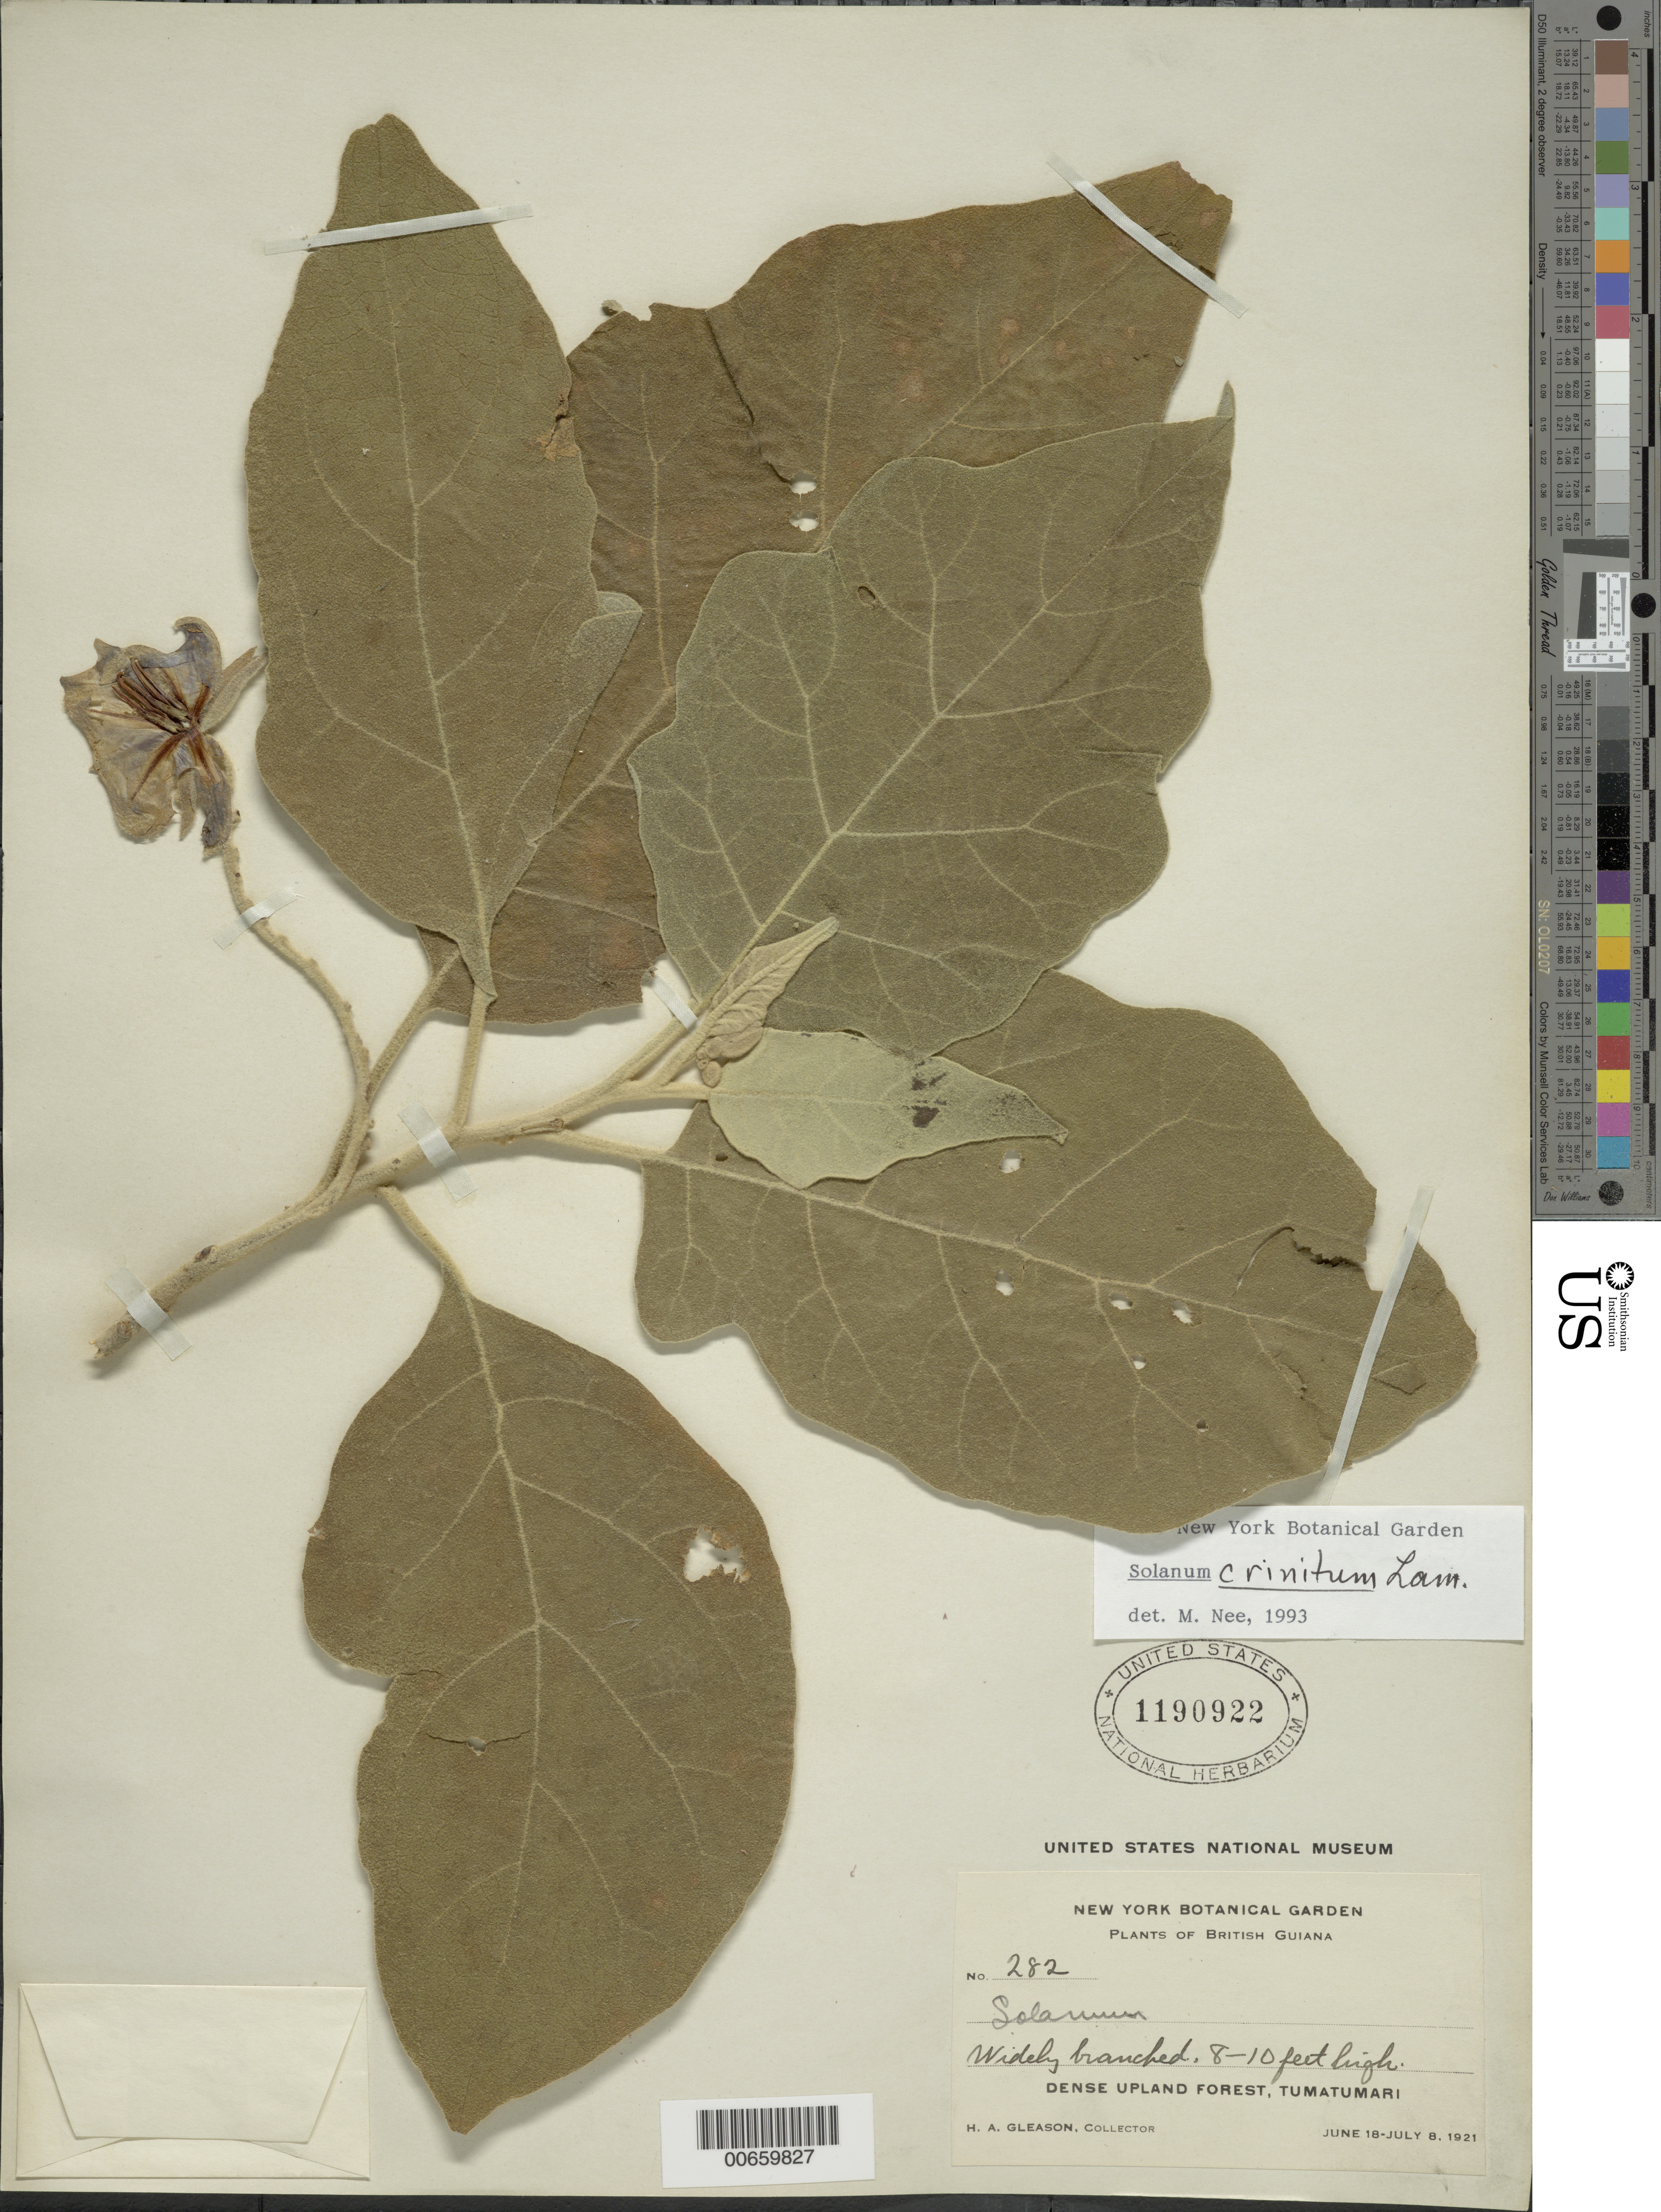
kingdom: Plantae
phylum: Tracheophyta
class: Magnoliopsida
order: Solanales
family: Solanaceae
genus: Solanum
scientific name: Solanum crinitum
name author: Lam.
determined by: Nee, Michael H.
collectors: H. A. Gleason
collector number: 282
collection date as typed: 6 Jun 1921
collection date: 1921-06-06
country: Guyana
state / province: Potaro-Siparuni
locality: Tumatumari Village, Potaro R.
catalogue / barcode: US 1990922